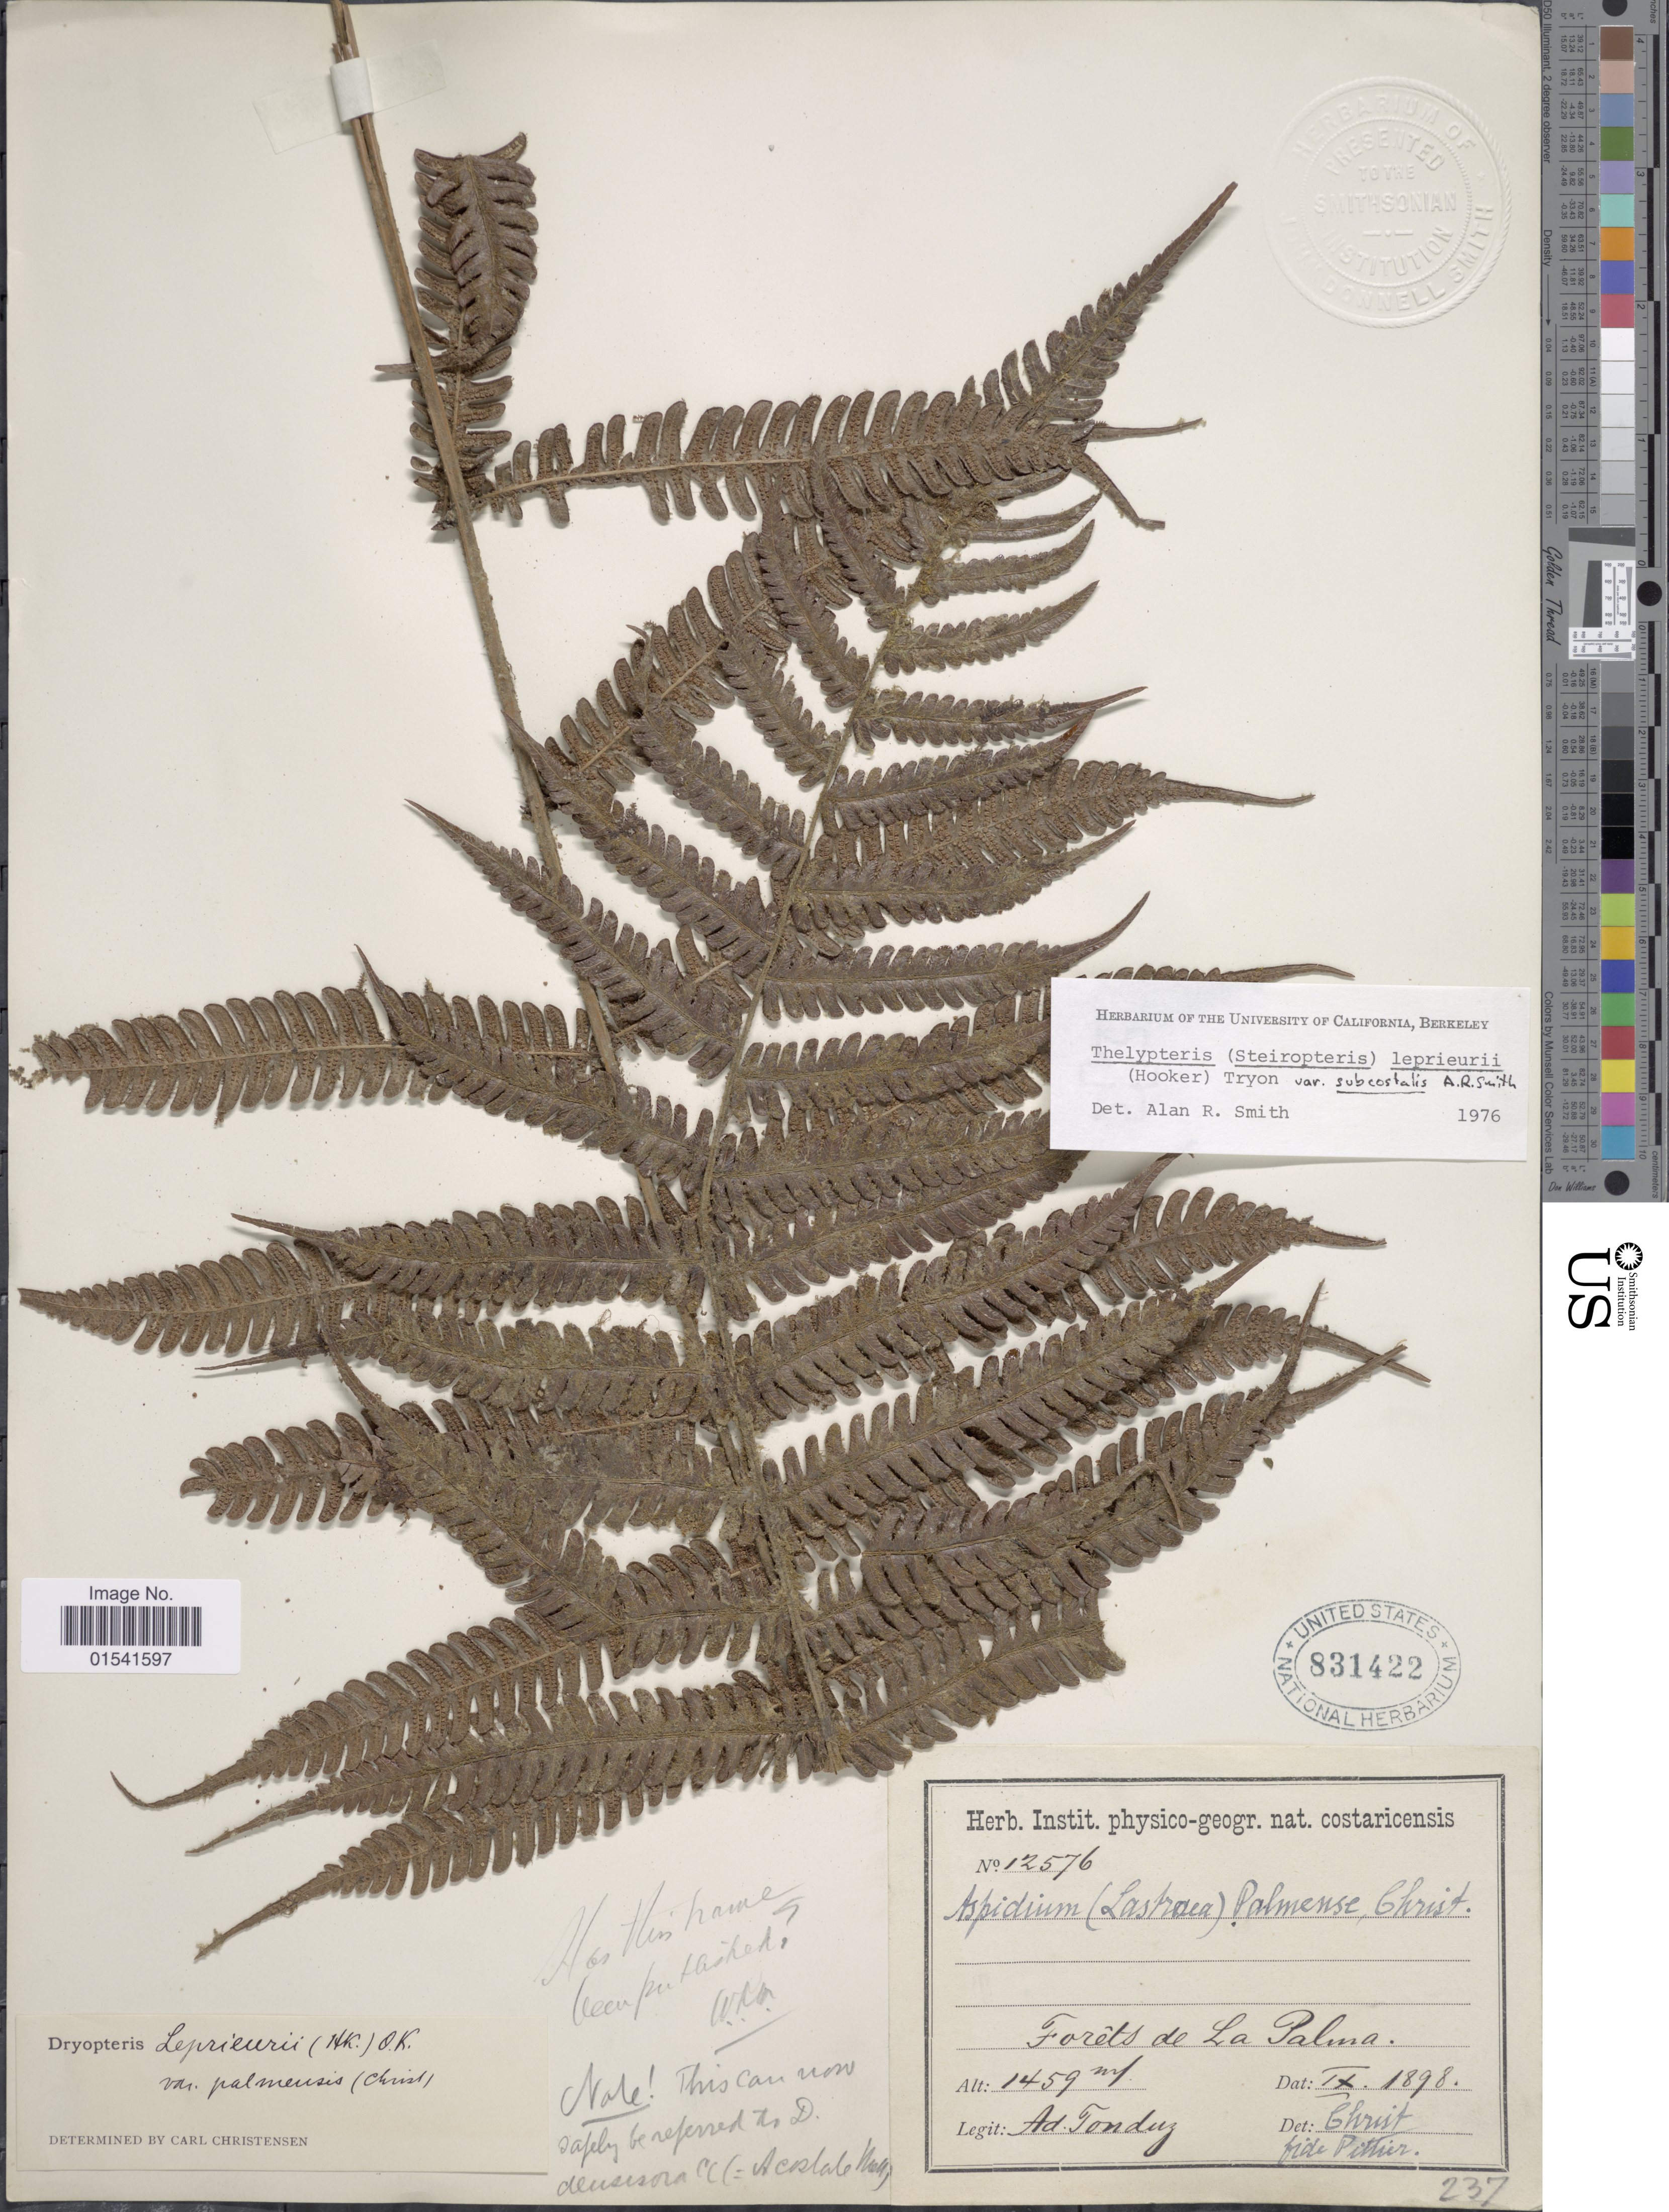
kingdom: Plantae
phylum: Tracheophyta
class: Polypodiopsida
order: Polypodiales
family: Thelypteridaceae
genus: Steiropteris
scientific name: Steiropteris leprieurii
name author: (Hook. f.) Pic. Serm.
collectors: A. Tonduz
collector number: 12576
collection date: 1898-09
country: Costa Rica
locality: Forêts de La Palma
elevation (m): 1459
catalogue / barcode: US 831422